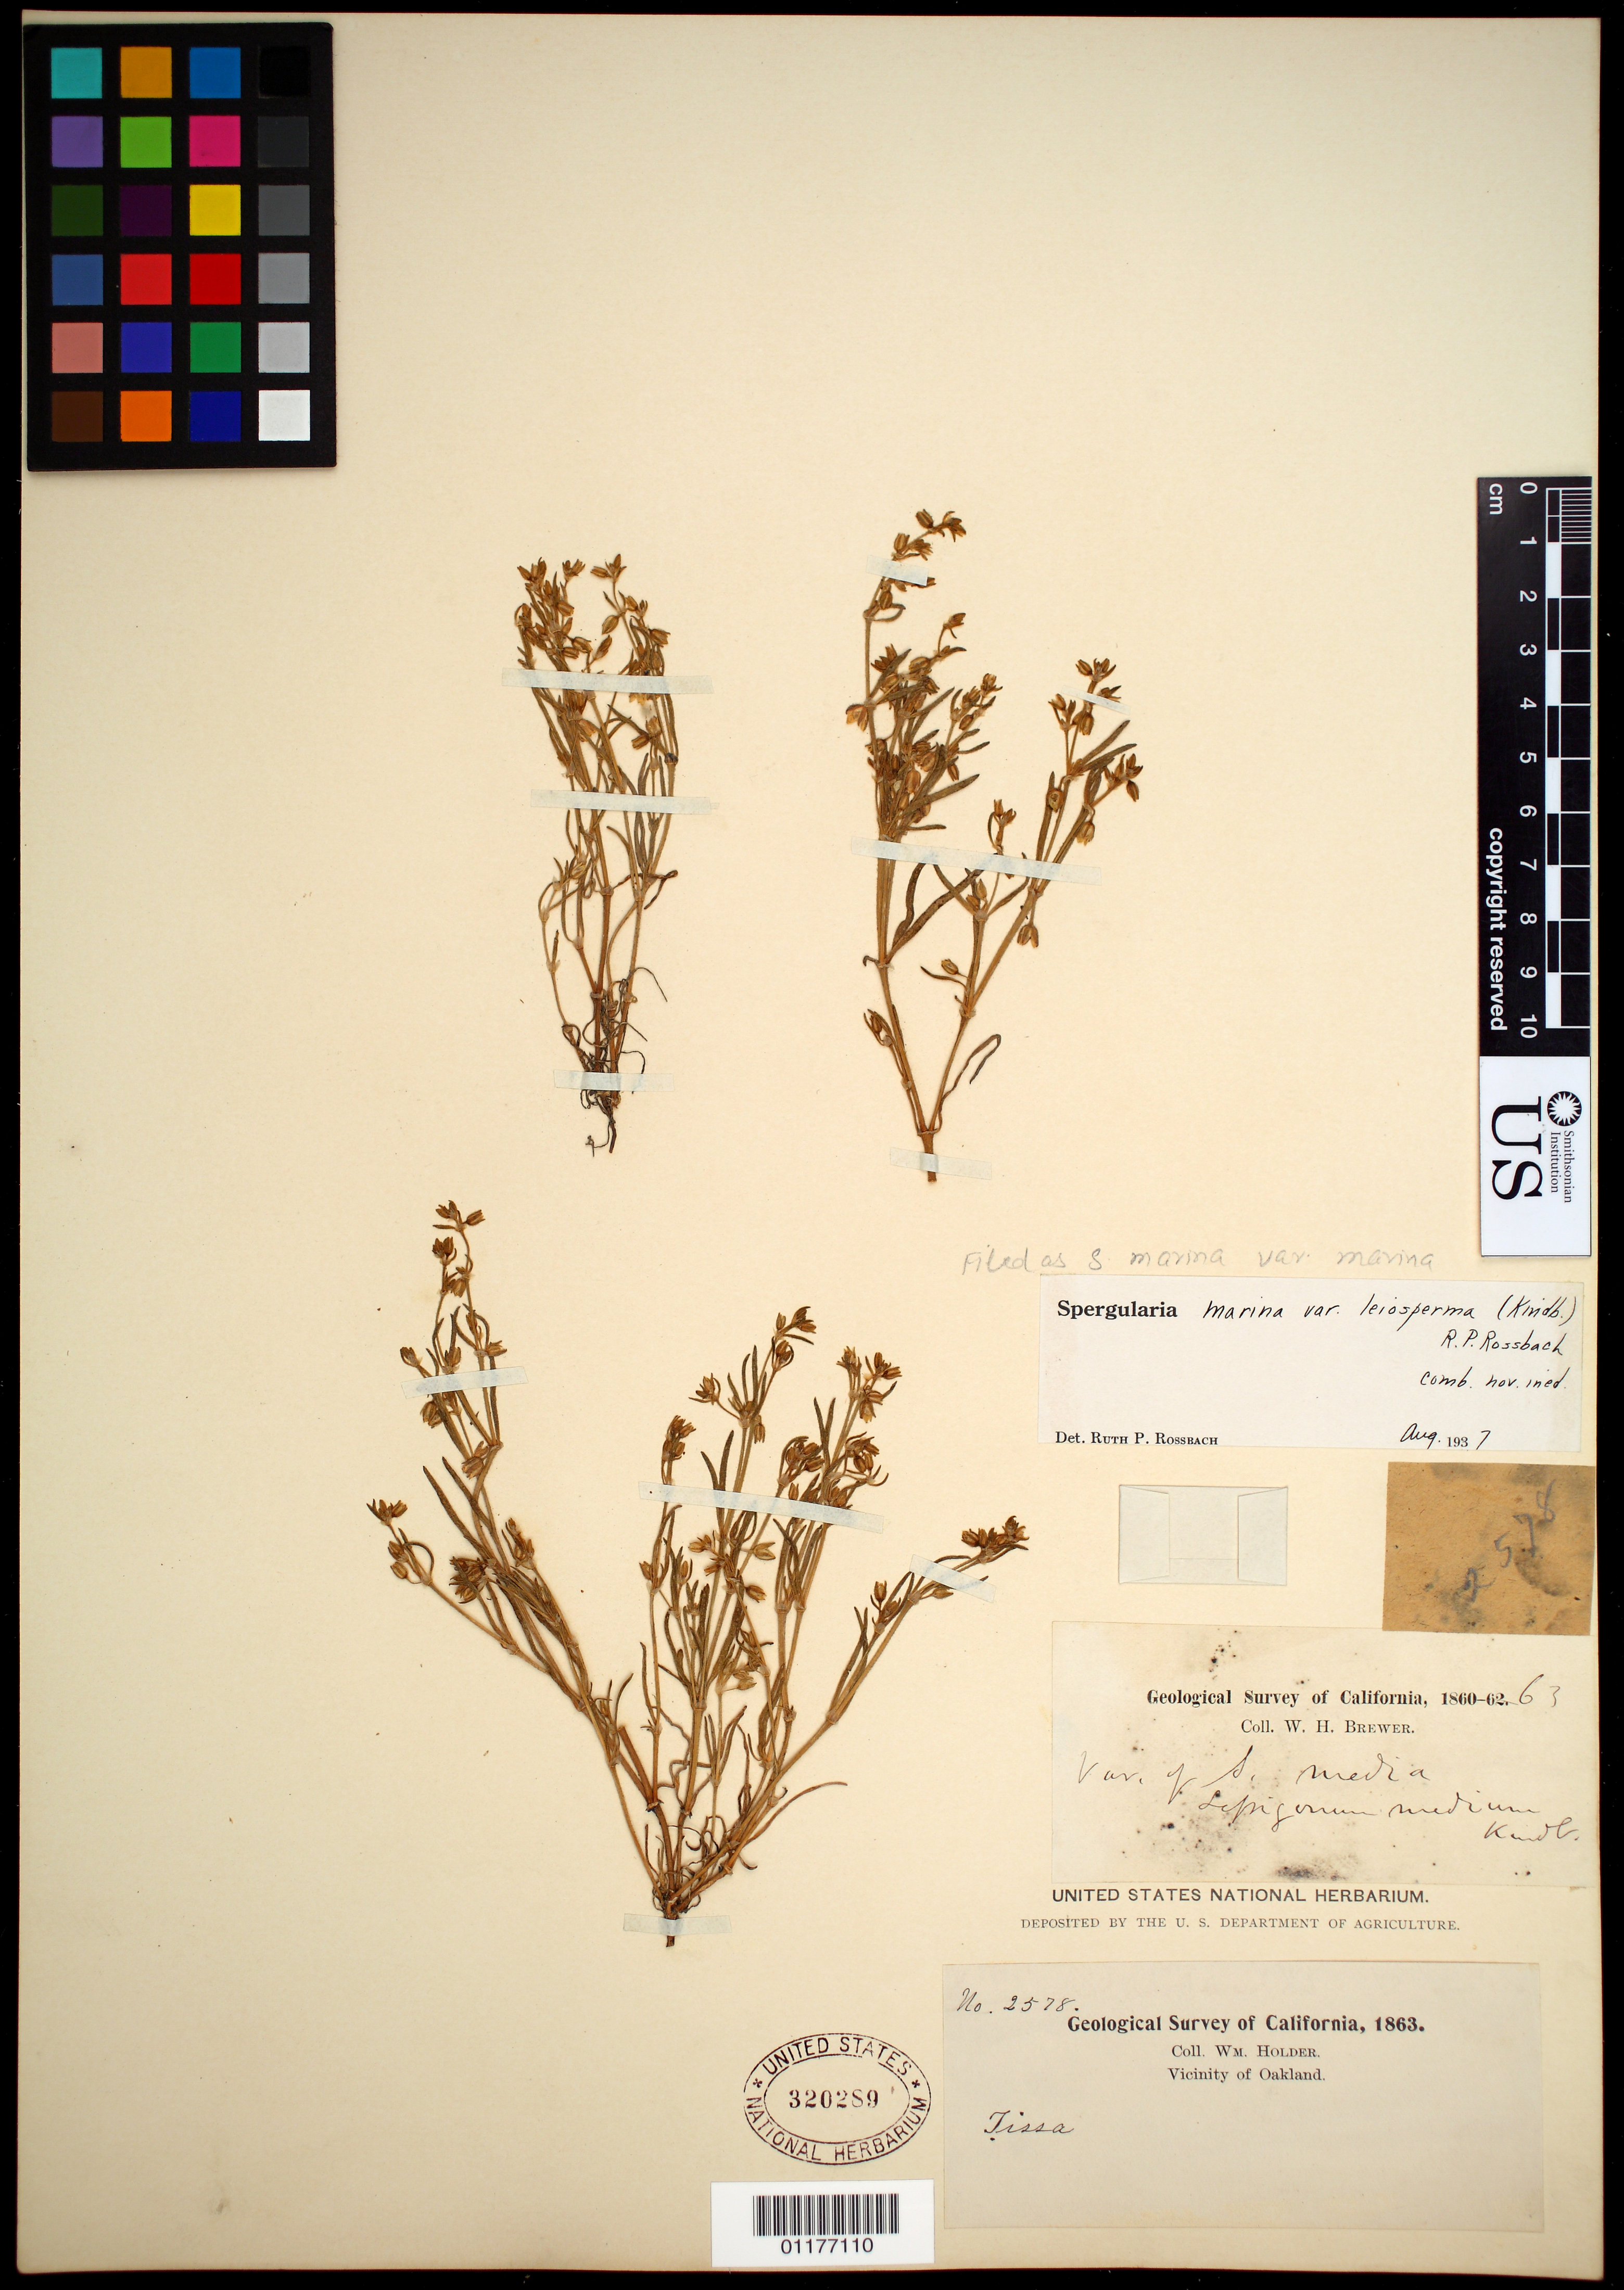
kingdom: Plantae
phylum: Tracheophyta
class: Magnoliopsida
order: Caryophyllales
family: Caryophyllaceae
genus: Spergularia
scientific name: Spergularia marina var. marina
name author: (L.) Griseb.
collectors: W. Holder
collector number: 2579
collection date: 1863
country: United States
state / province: California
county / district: Alameda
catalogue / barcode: US 320289